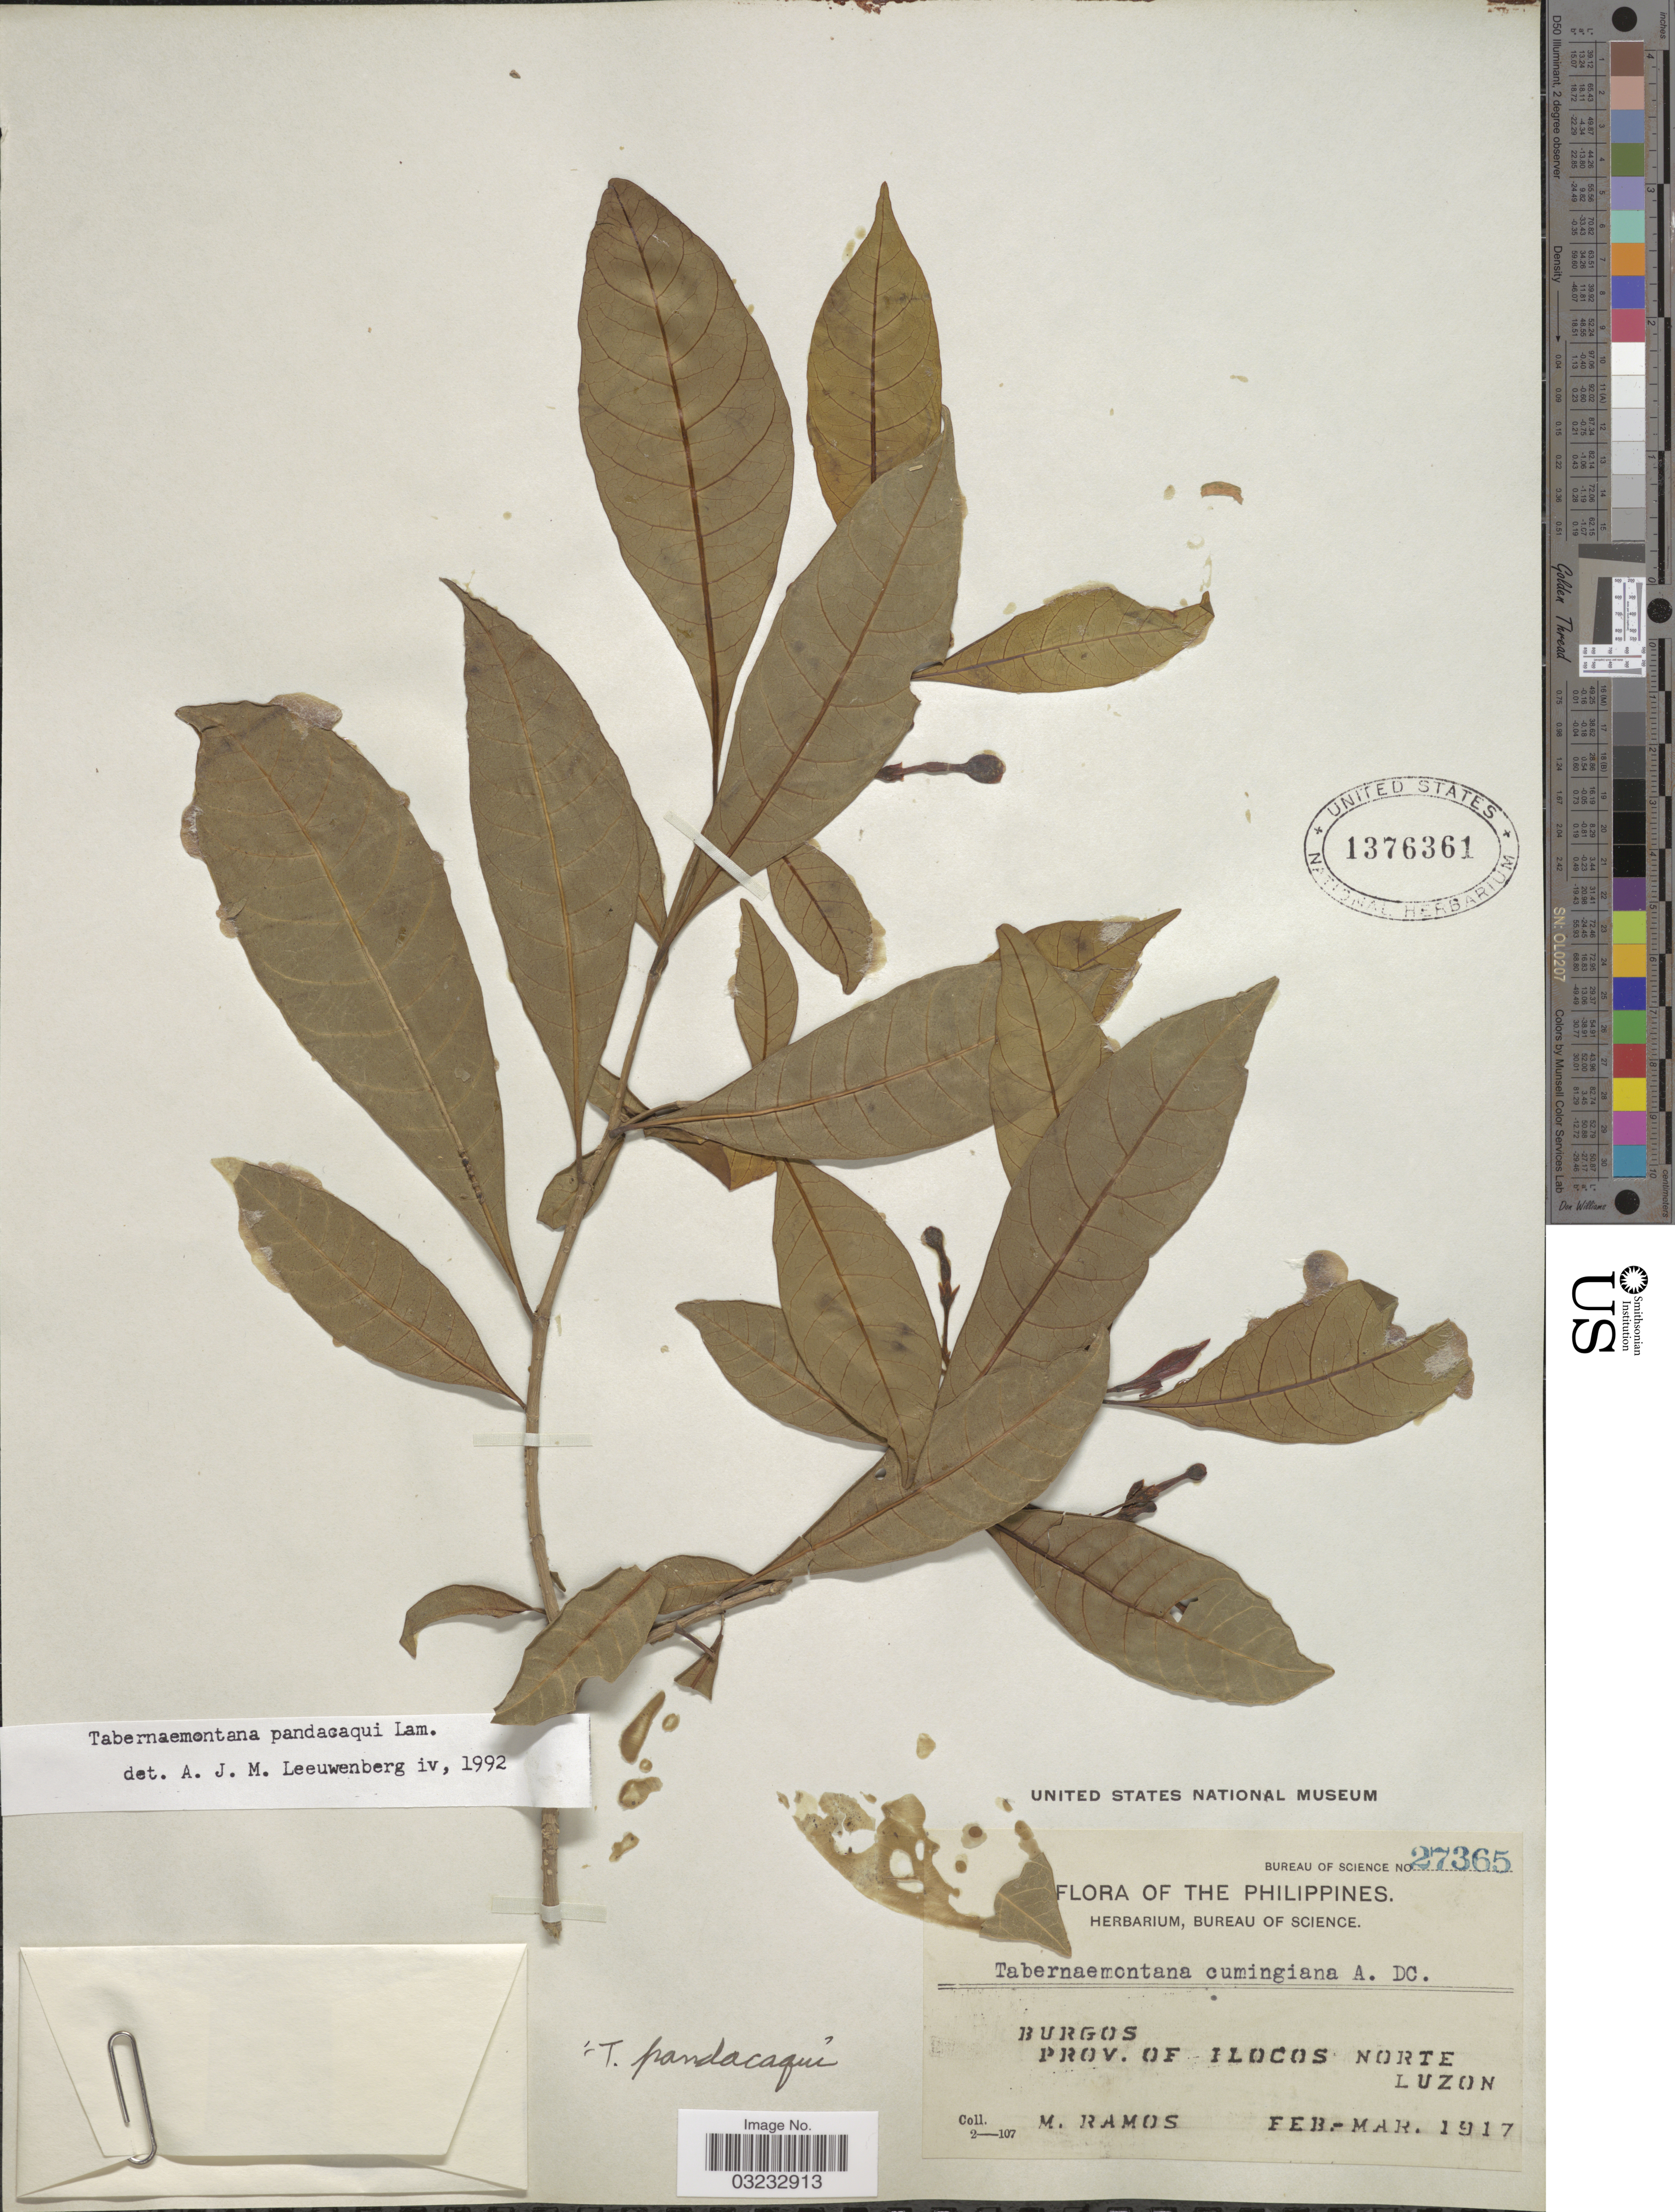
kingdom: Plantae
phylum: Tracheophyta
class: Magnoliopsida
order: Gentianales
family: Apocynaceae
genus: Tabernaemontana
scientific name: Tabernaemontana pandacaqui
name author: Poir.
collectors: M. Ramos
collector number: Bureau of Science 27365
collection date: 1917-02/1917-03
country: Philippines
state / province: Ilocos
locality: Burgos, Prov. of Ilocos Norte, Luzon.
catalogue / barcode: US 1376361